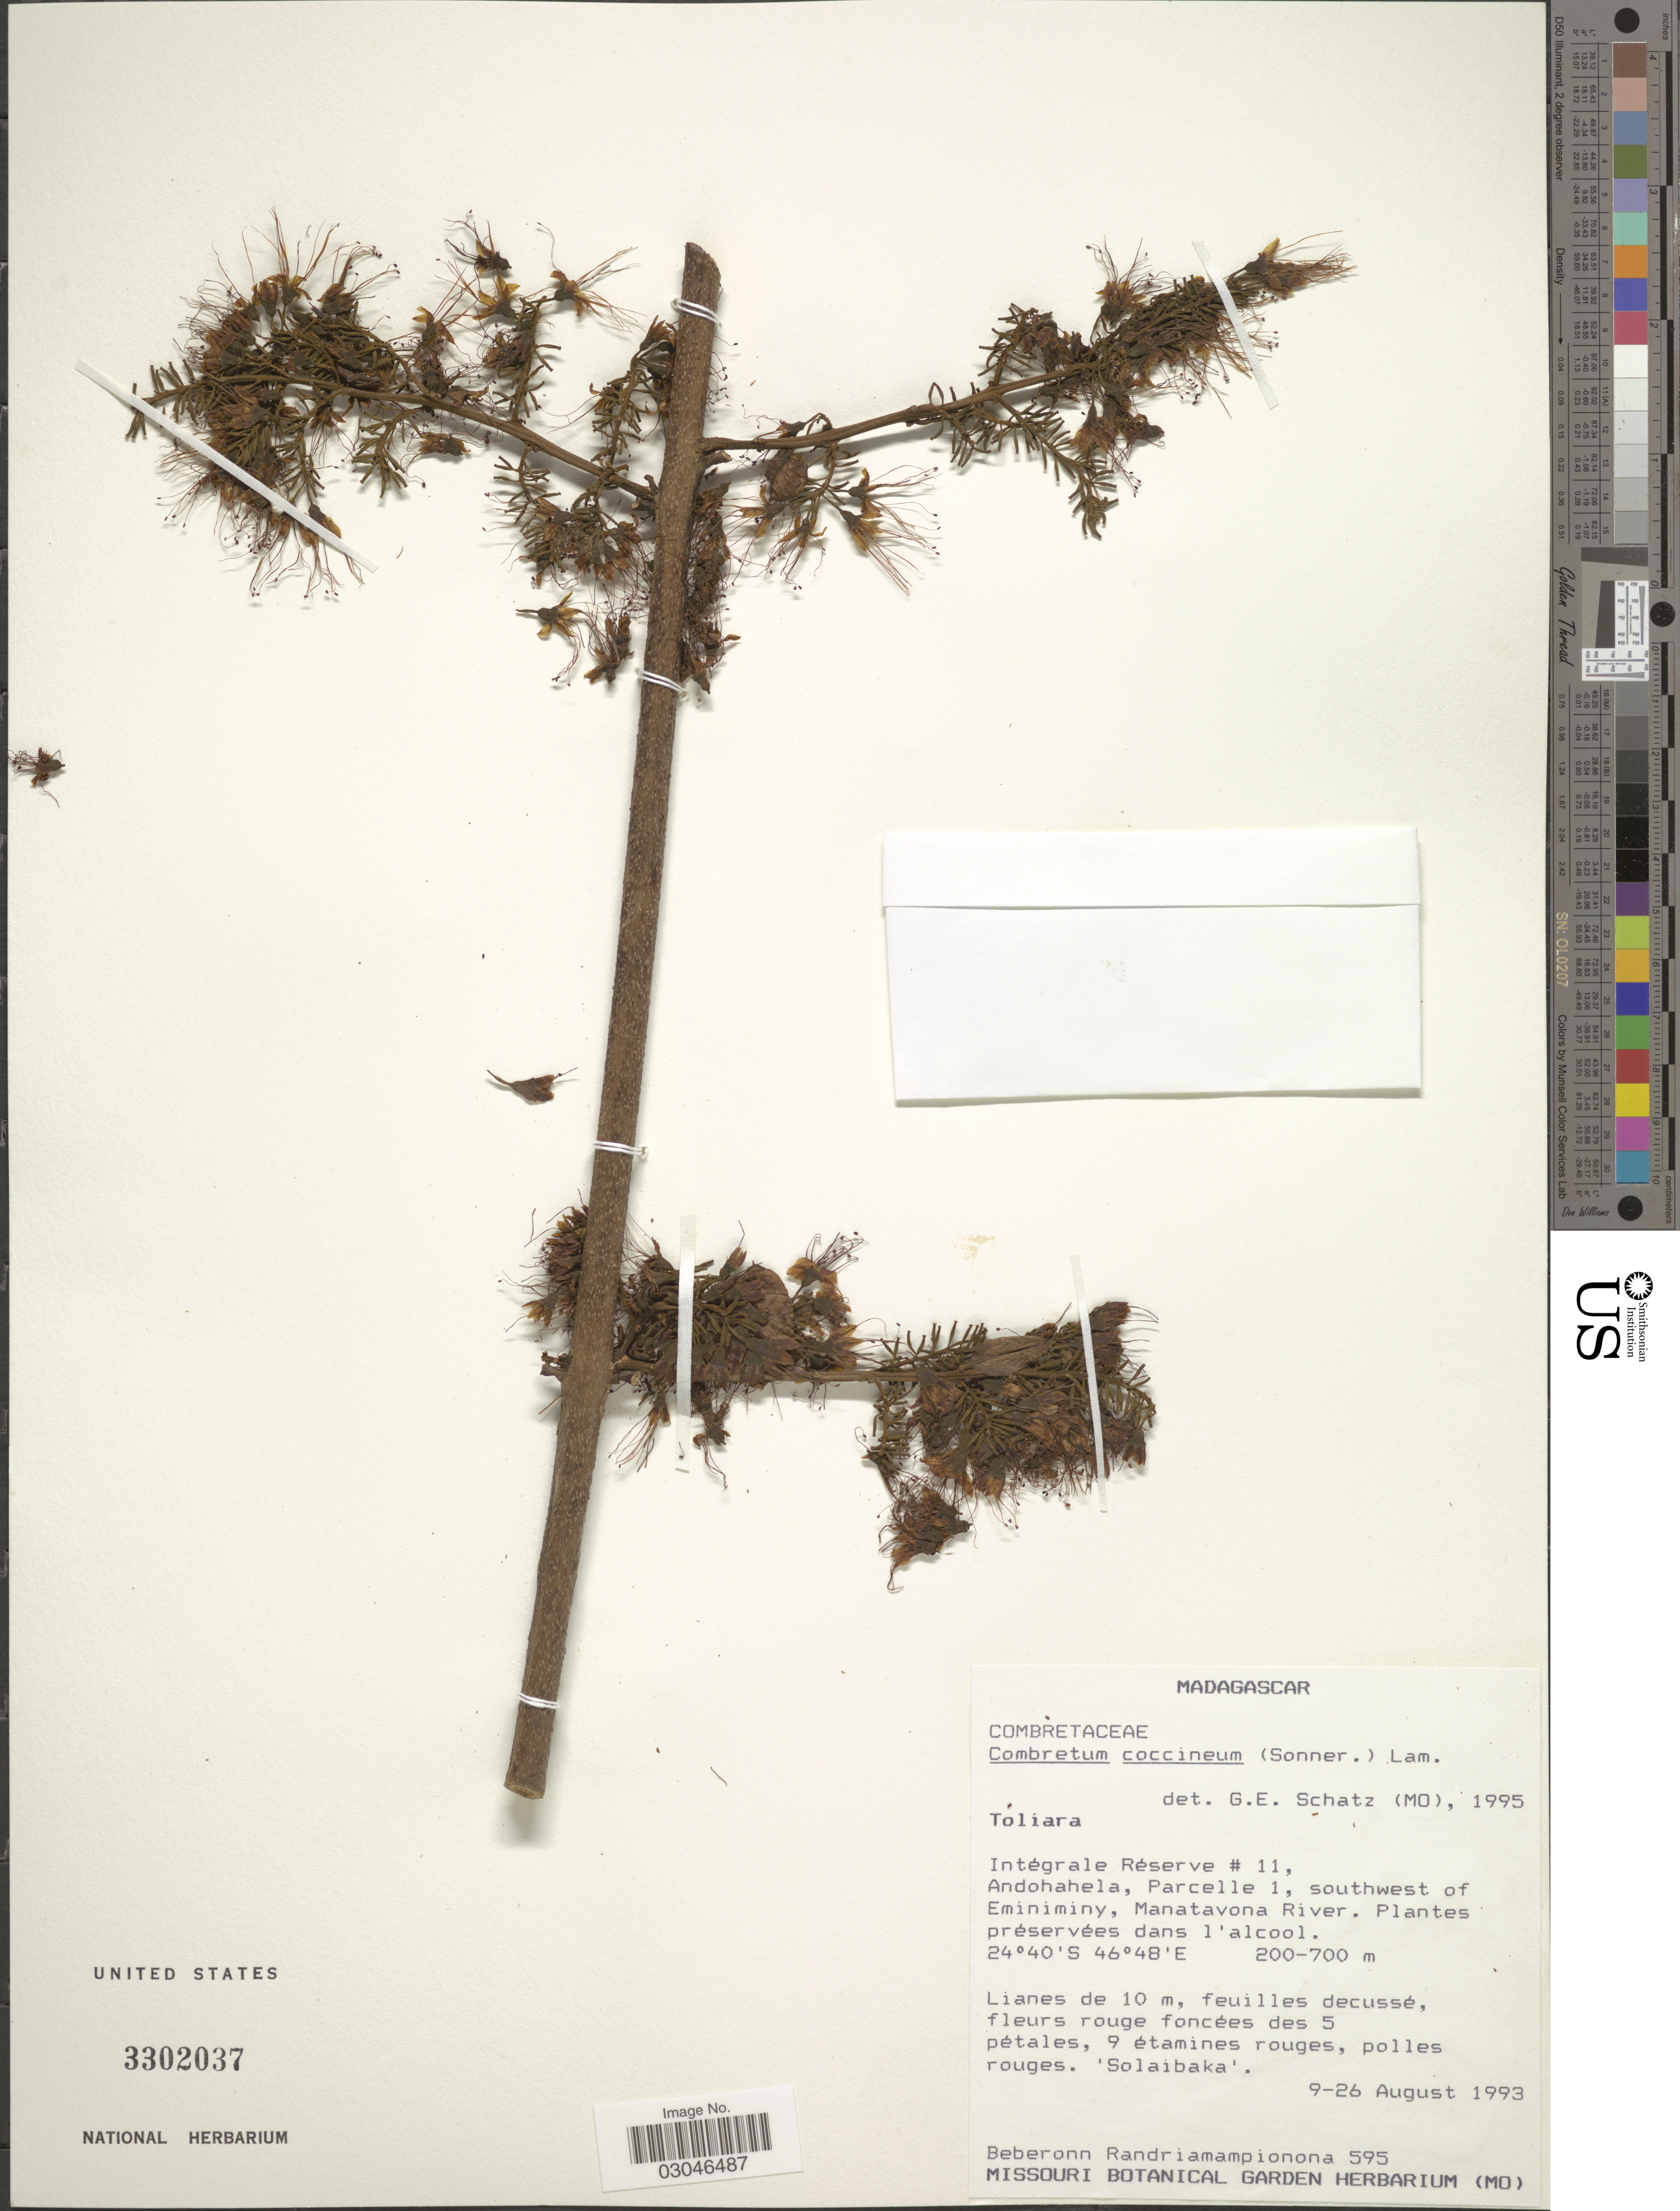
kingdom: Plantae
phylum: Tracheophyta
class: Magnoliopsida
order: Myrtales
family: Combretaceae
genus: Combretum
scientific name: Combretum coccineum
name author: Lam.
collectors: B. Randriamampionona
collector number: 595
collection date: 1993-08-09/1993-08-26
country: Madagascar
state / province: Anosy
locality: Intégrale Réserve # 11, Andohahela, Parcelle 1, southwest of Eminiminy, Manatavona River.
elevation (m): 200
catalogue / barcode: US 3302037